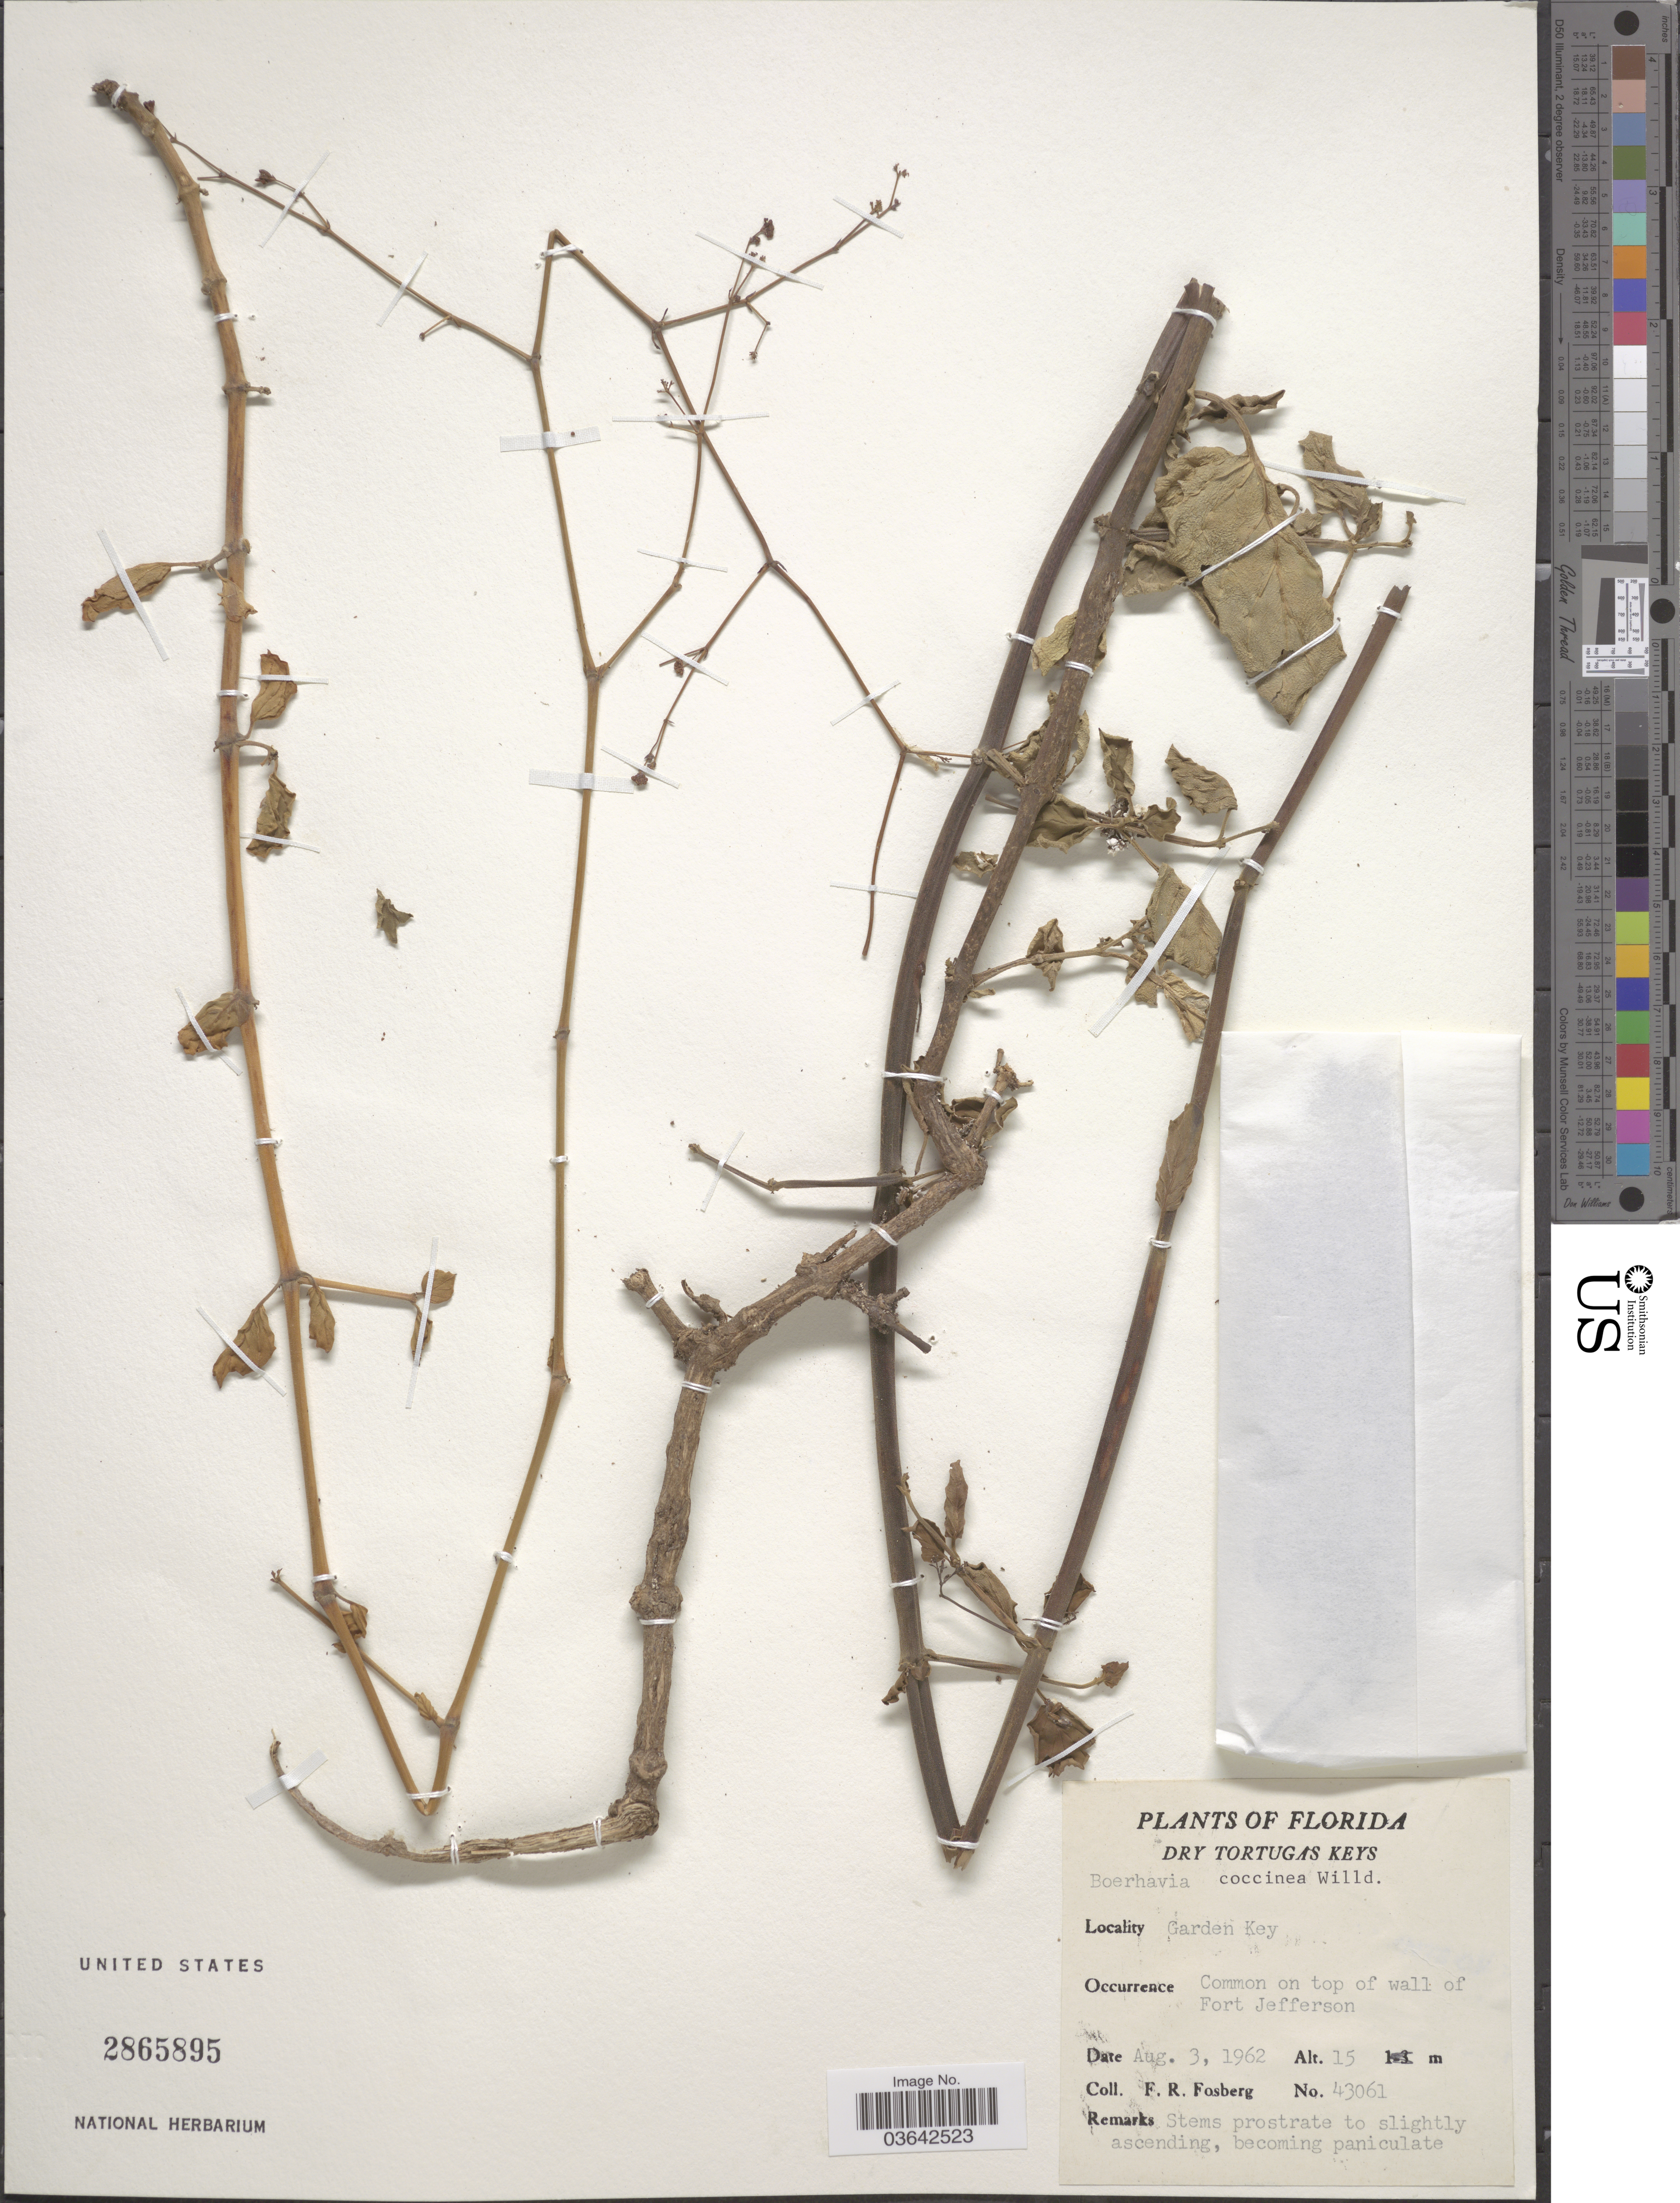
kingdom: Plantae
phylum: Tracheophyta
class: Magnoliopsida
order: Caryophyllales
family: Nyctaginaceae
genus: Boerhavia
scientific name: Boerhavia coccinea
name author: Mill.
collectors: F. R. Fosberg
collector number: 43061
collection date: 1962-08-03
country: United States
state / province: Florida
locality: Dry Tortugas Keys. Garden Key. Common on top of wall of Fort Jefferson.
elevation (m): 15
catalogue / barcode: US 2865895